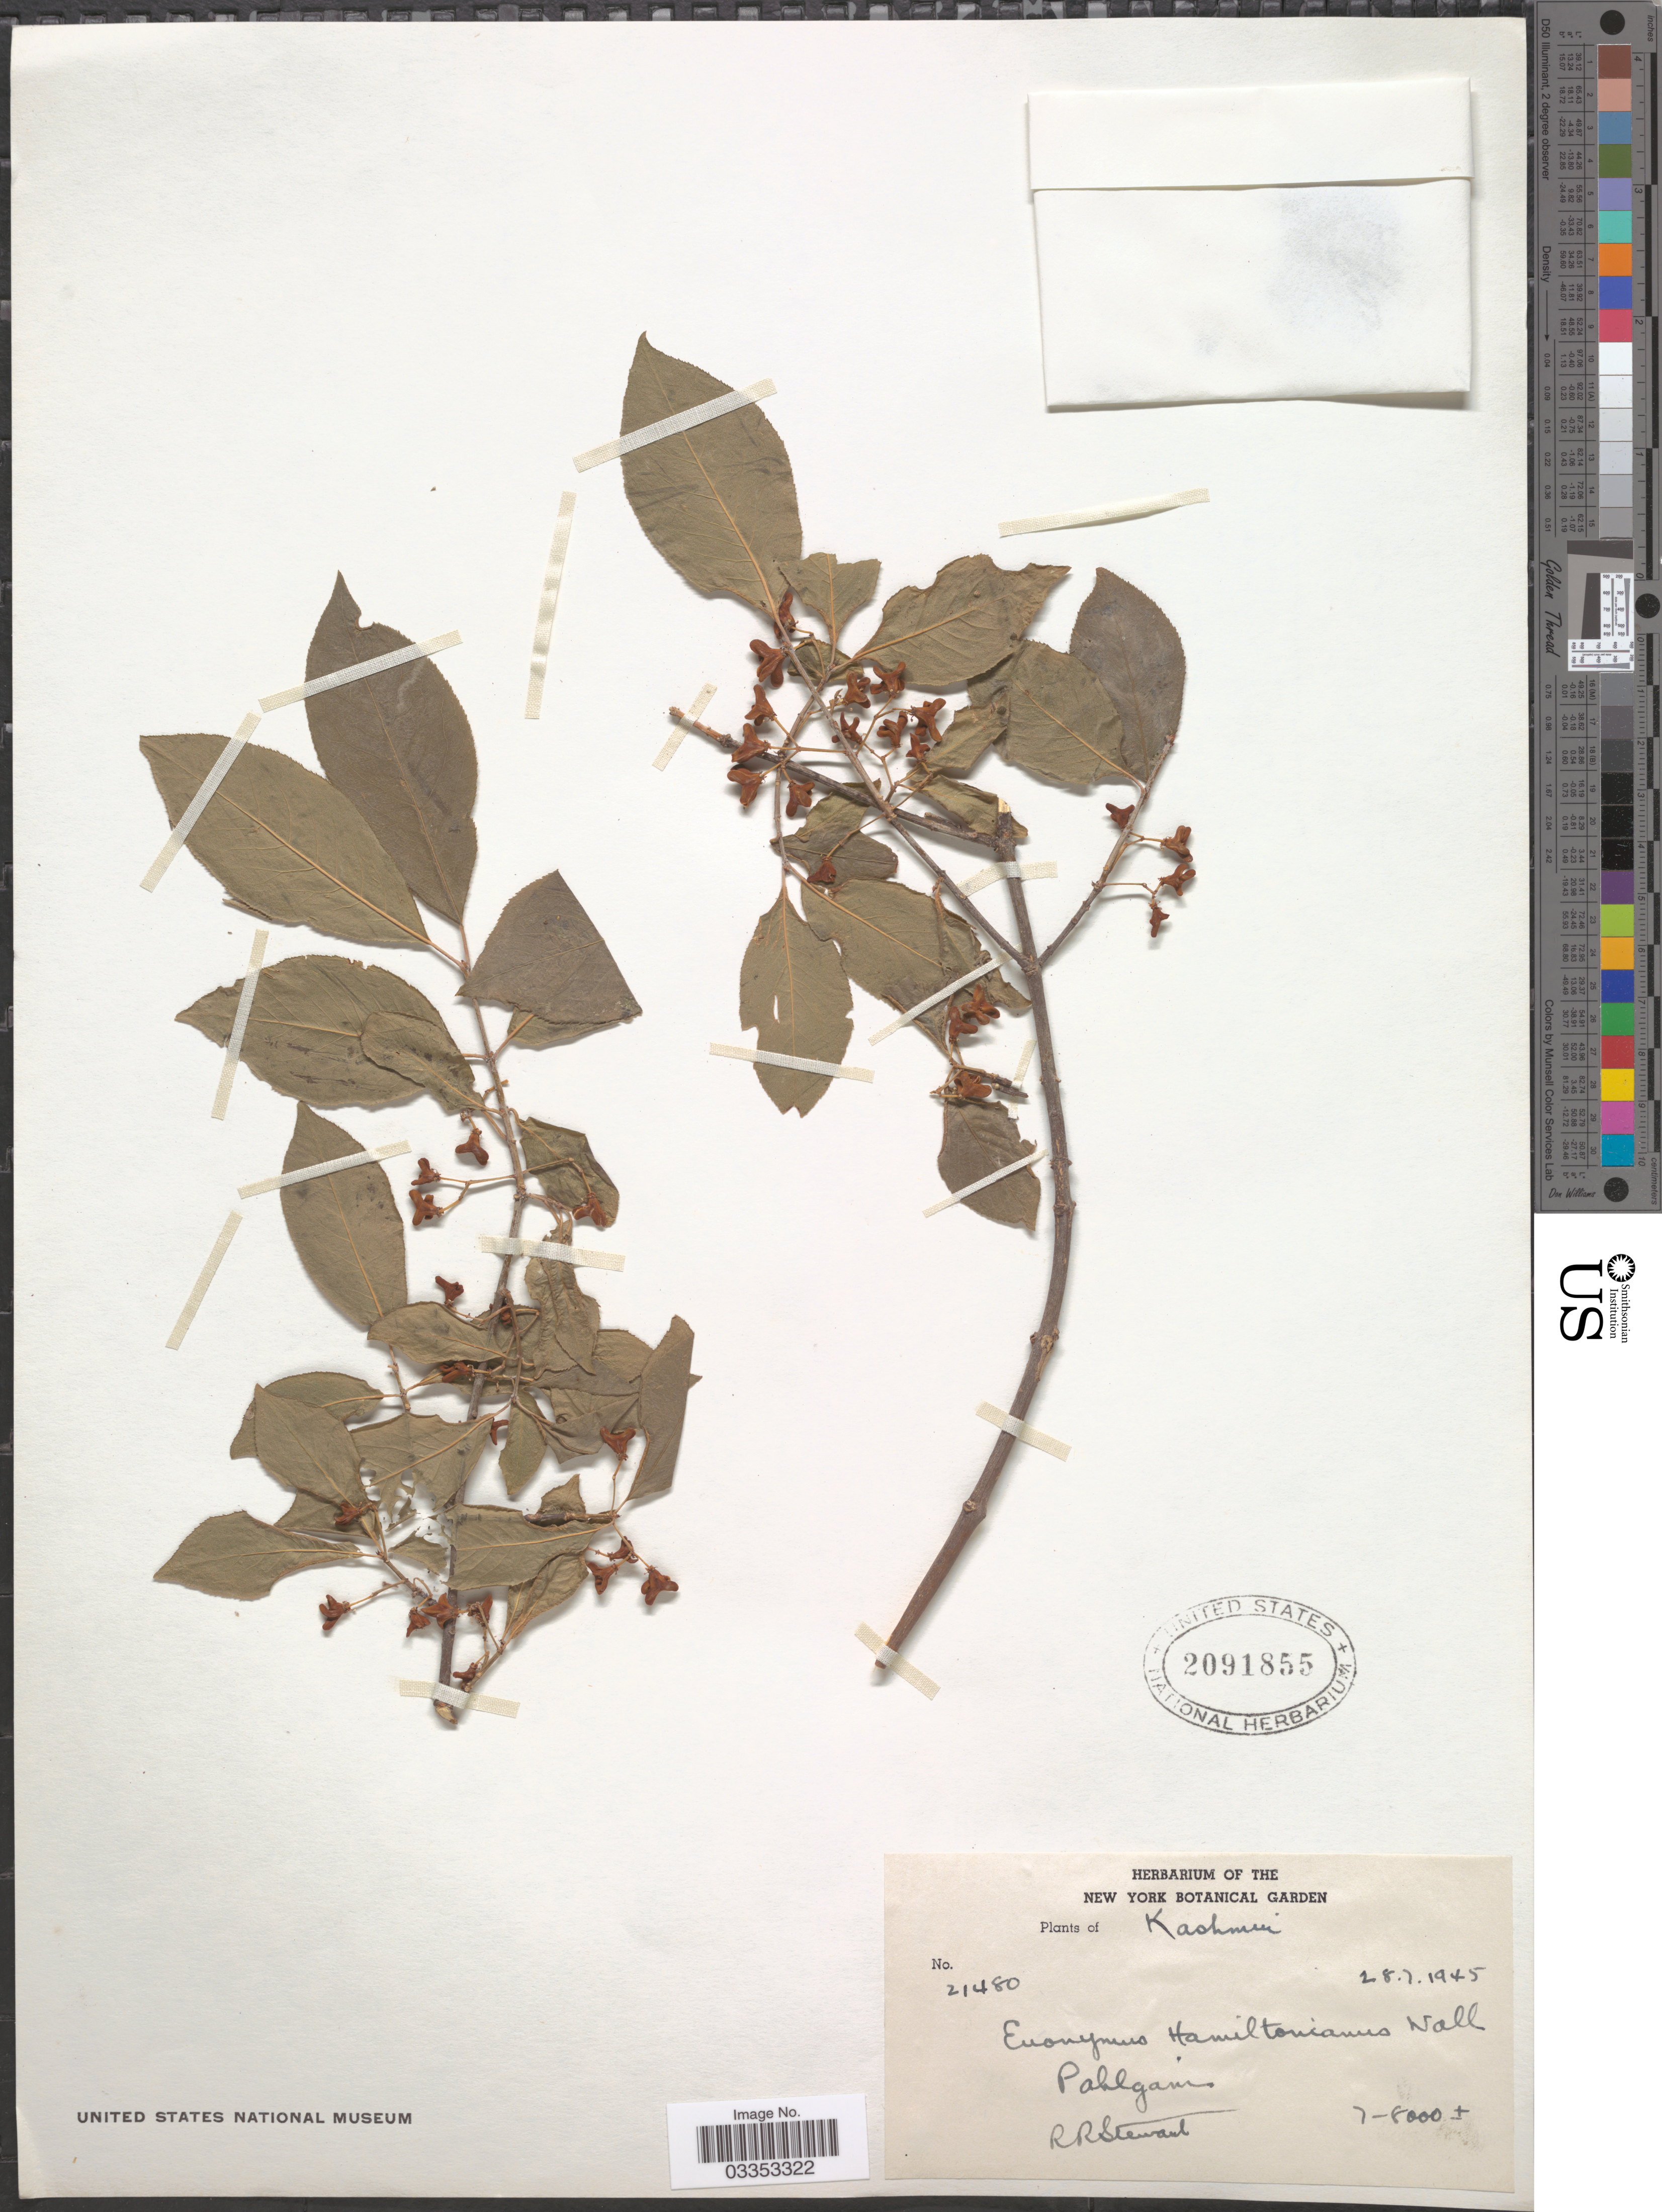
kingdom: Plantae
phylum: Tracheophyta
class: Magnoliopsida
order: Celastrales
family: Celastraceae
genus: Euonymus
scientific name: Euonymus hamiltonianus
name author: Wall.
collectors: R. Stewart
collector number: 21480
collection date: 1945-07-28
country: India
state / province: Jammu and Kashmir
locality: Kashmir. Pahlgam.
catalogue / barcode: US 2091855